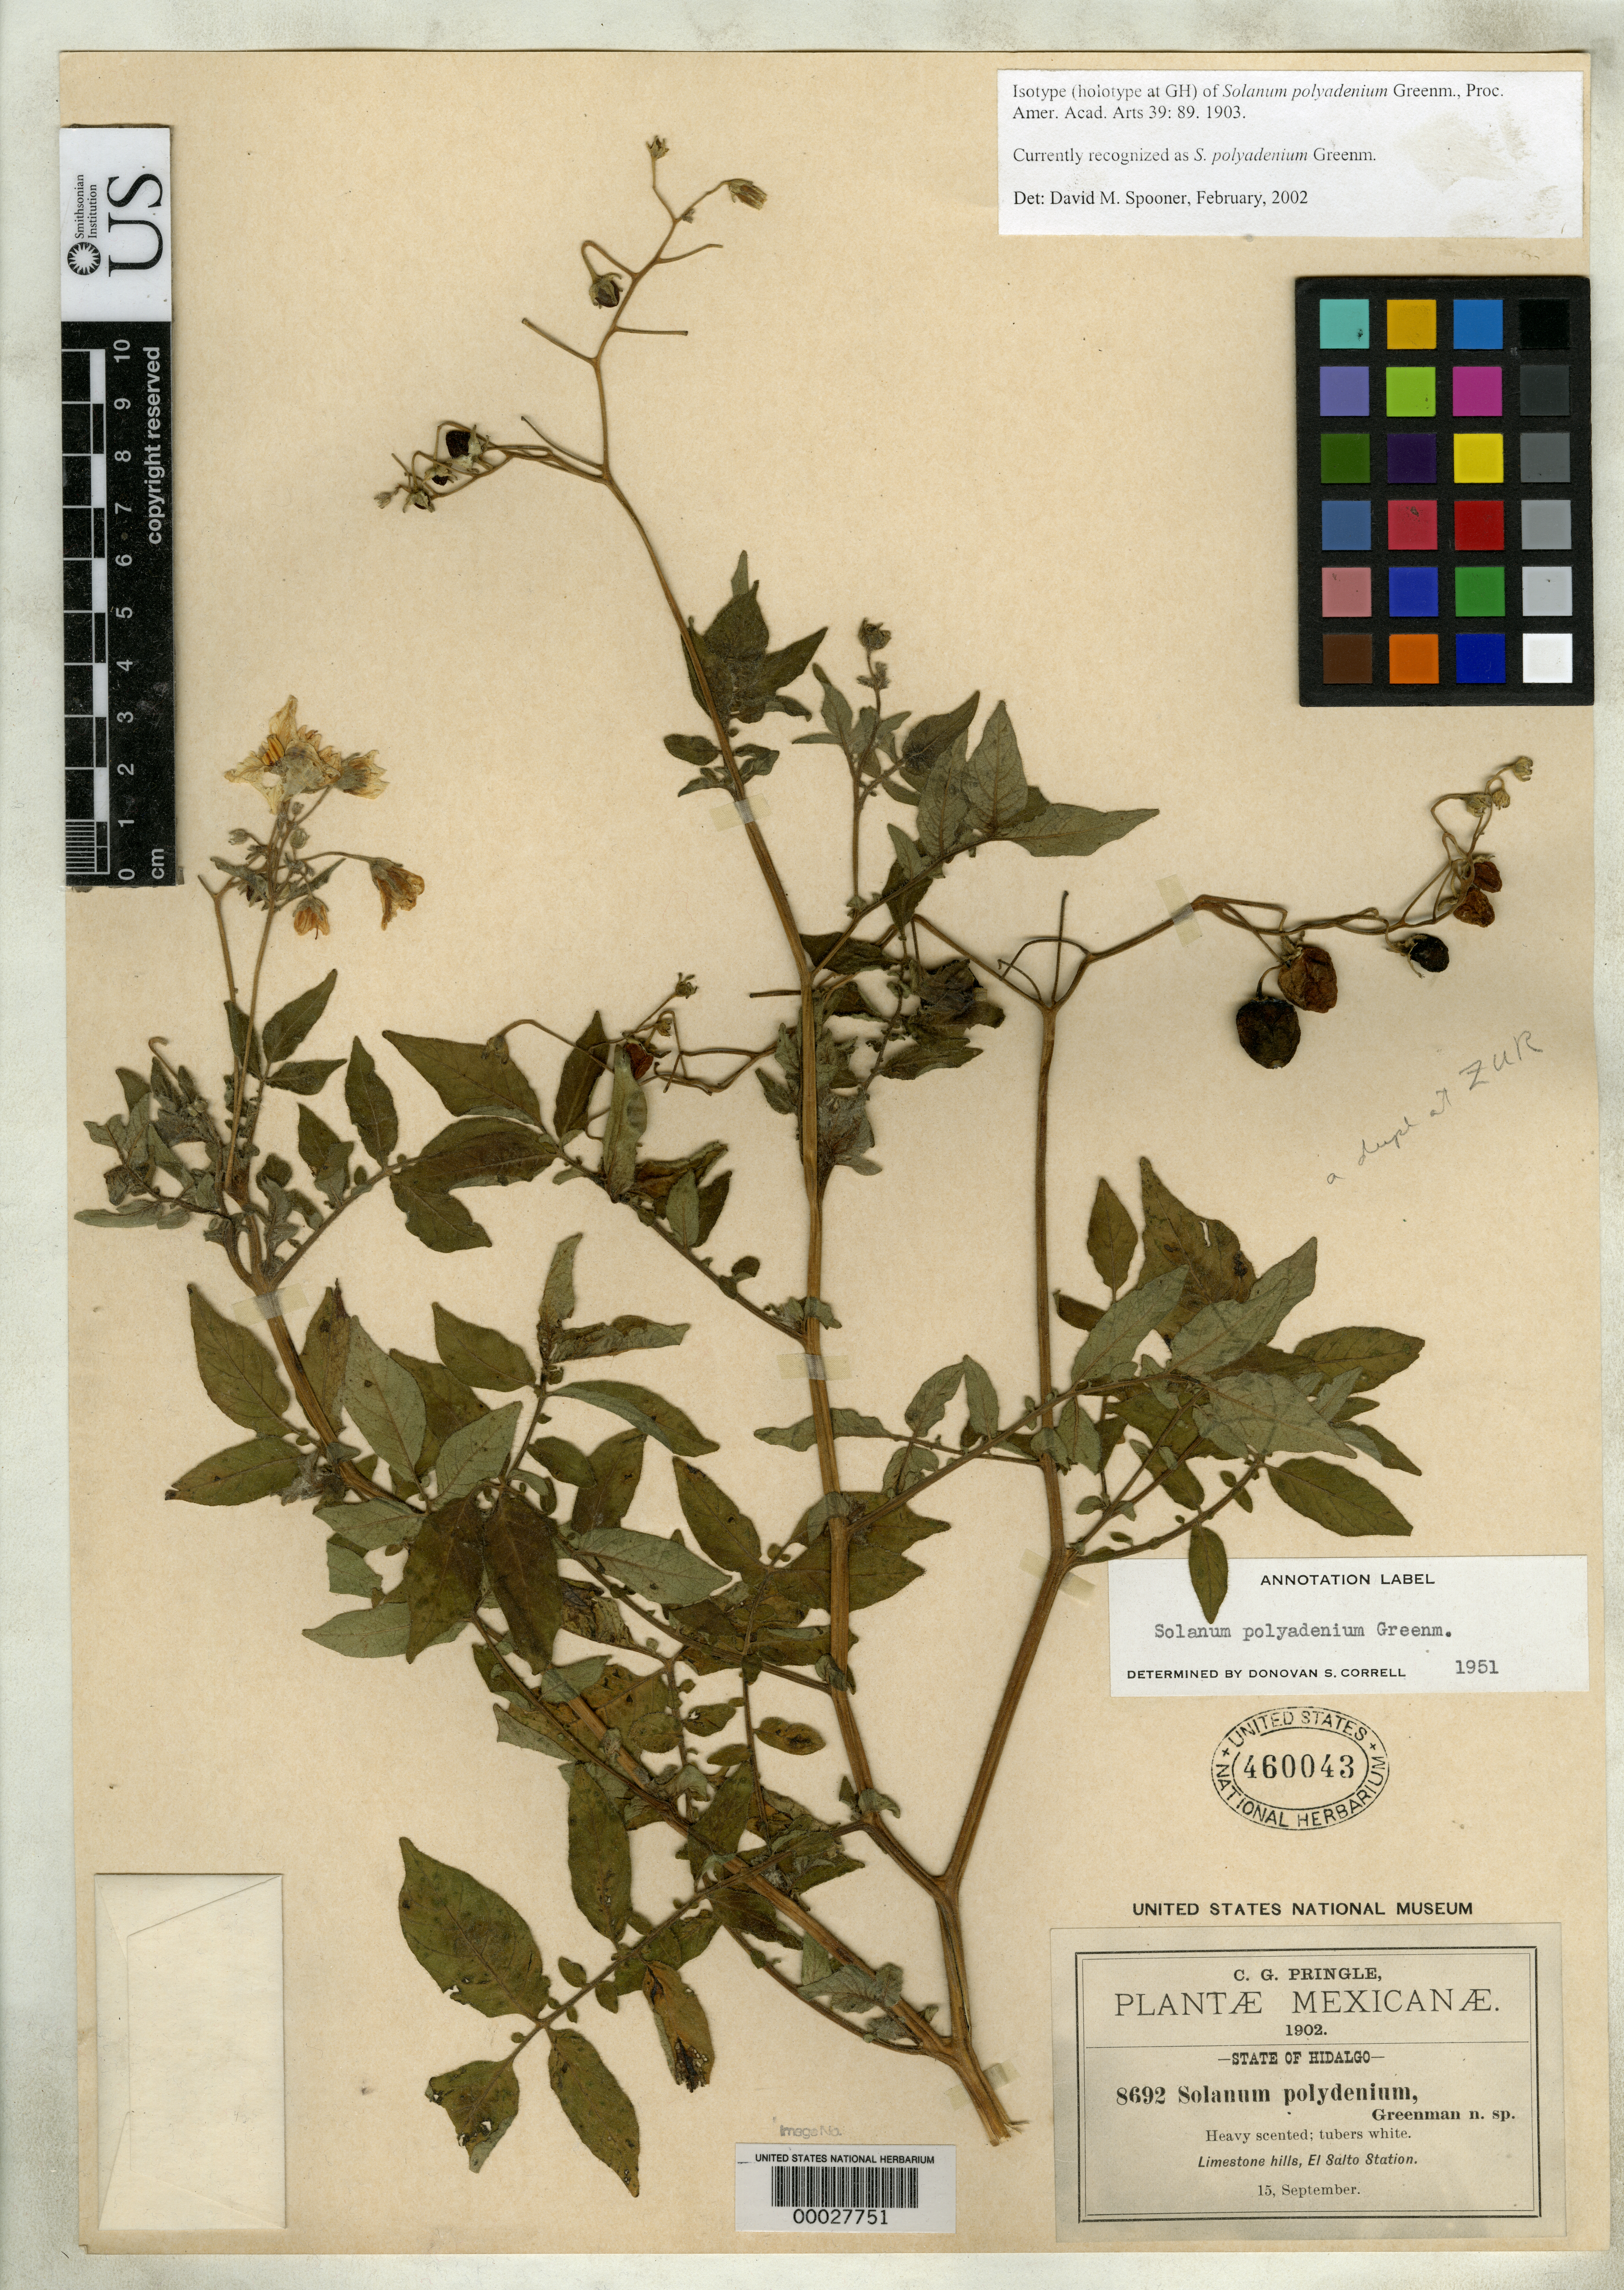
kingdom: Plantae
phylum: Tracheophyta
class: Magnoliopsida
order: Solanales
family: Solanaceae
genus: Solanum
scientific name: Solanum polyadenium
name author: Greenm.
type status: Isotype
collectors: C. G. Pringle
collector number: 8692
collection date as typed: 15 Sep 1902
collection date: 1902-09-15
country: Mexico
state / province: Hidalgo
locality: El Salto station.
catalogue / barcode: US 460043